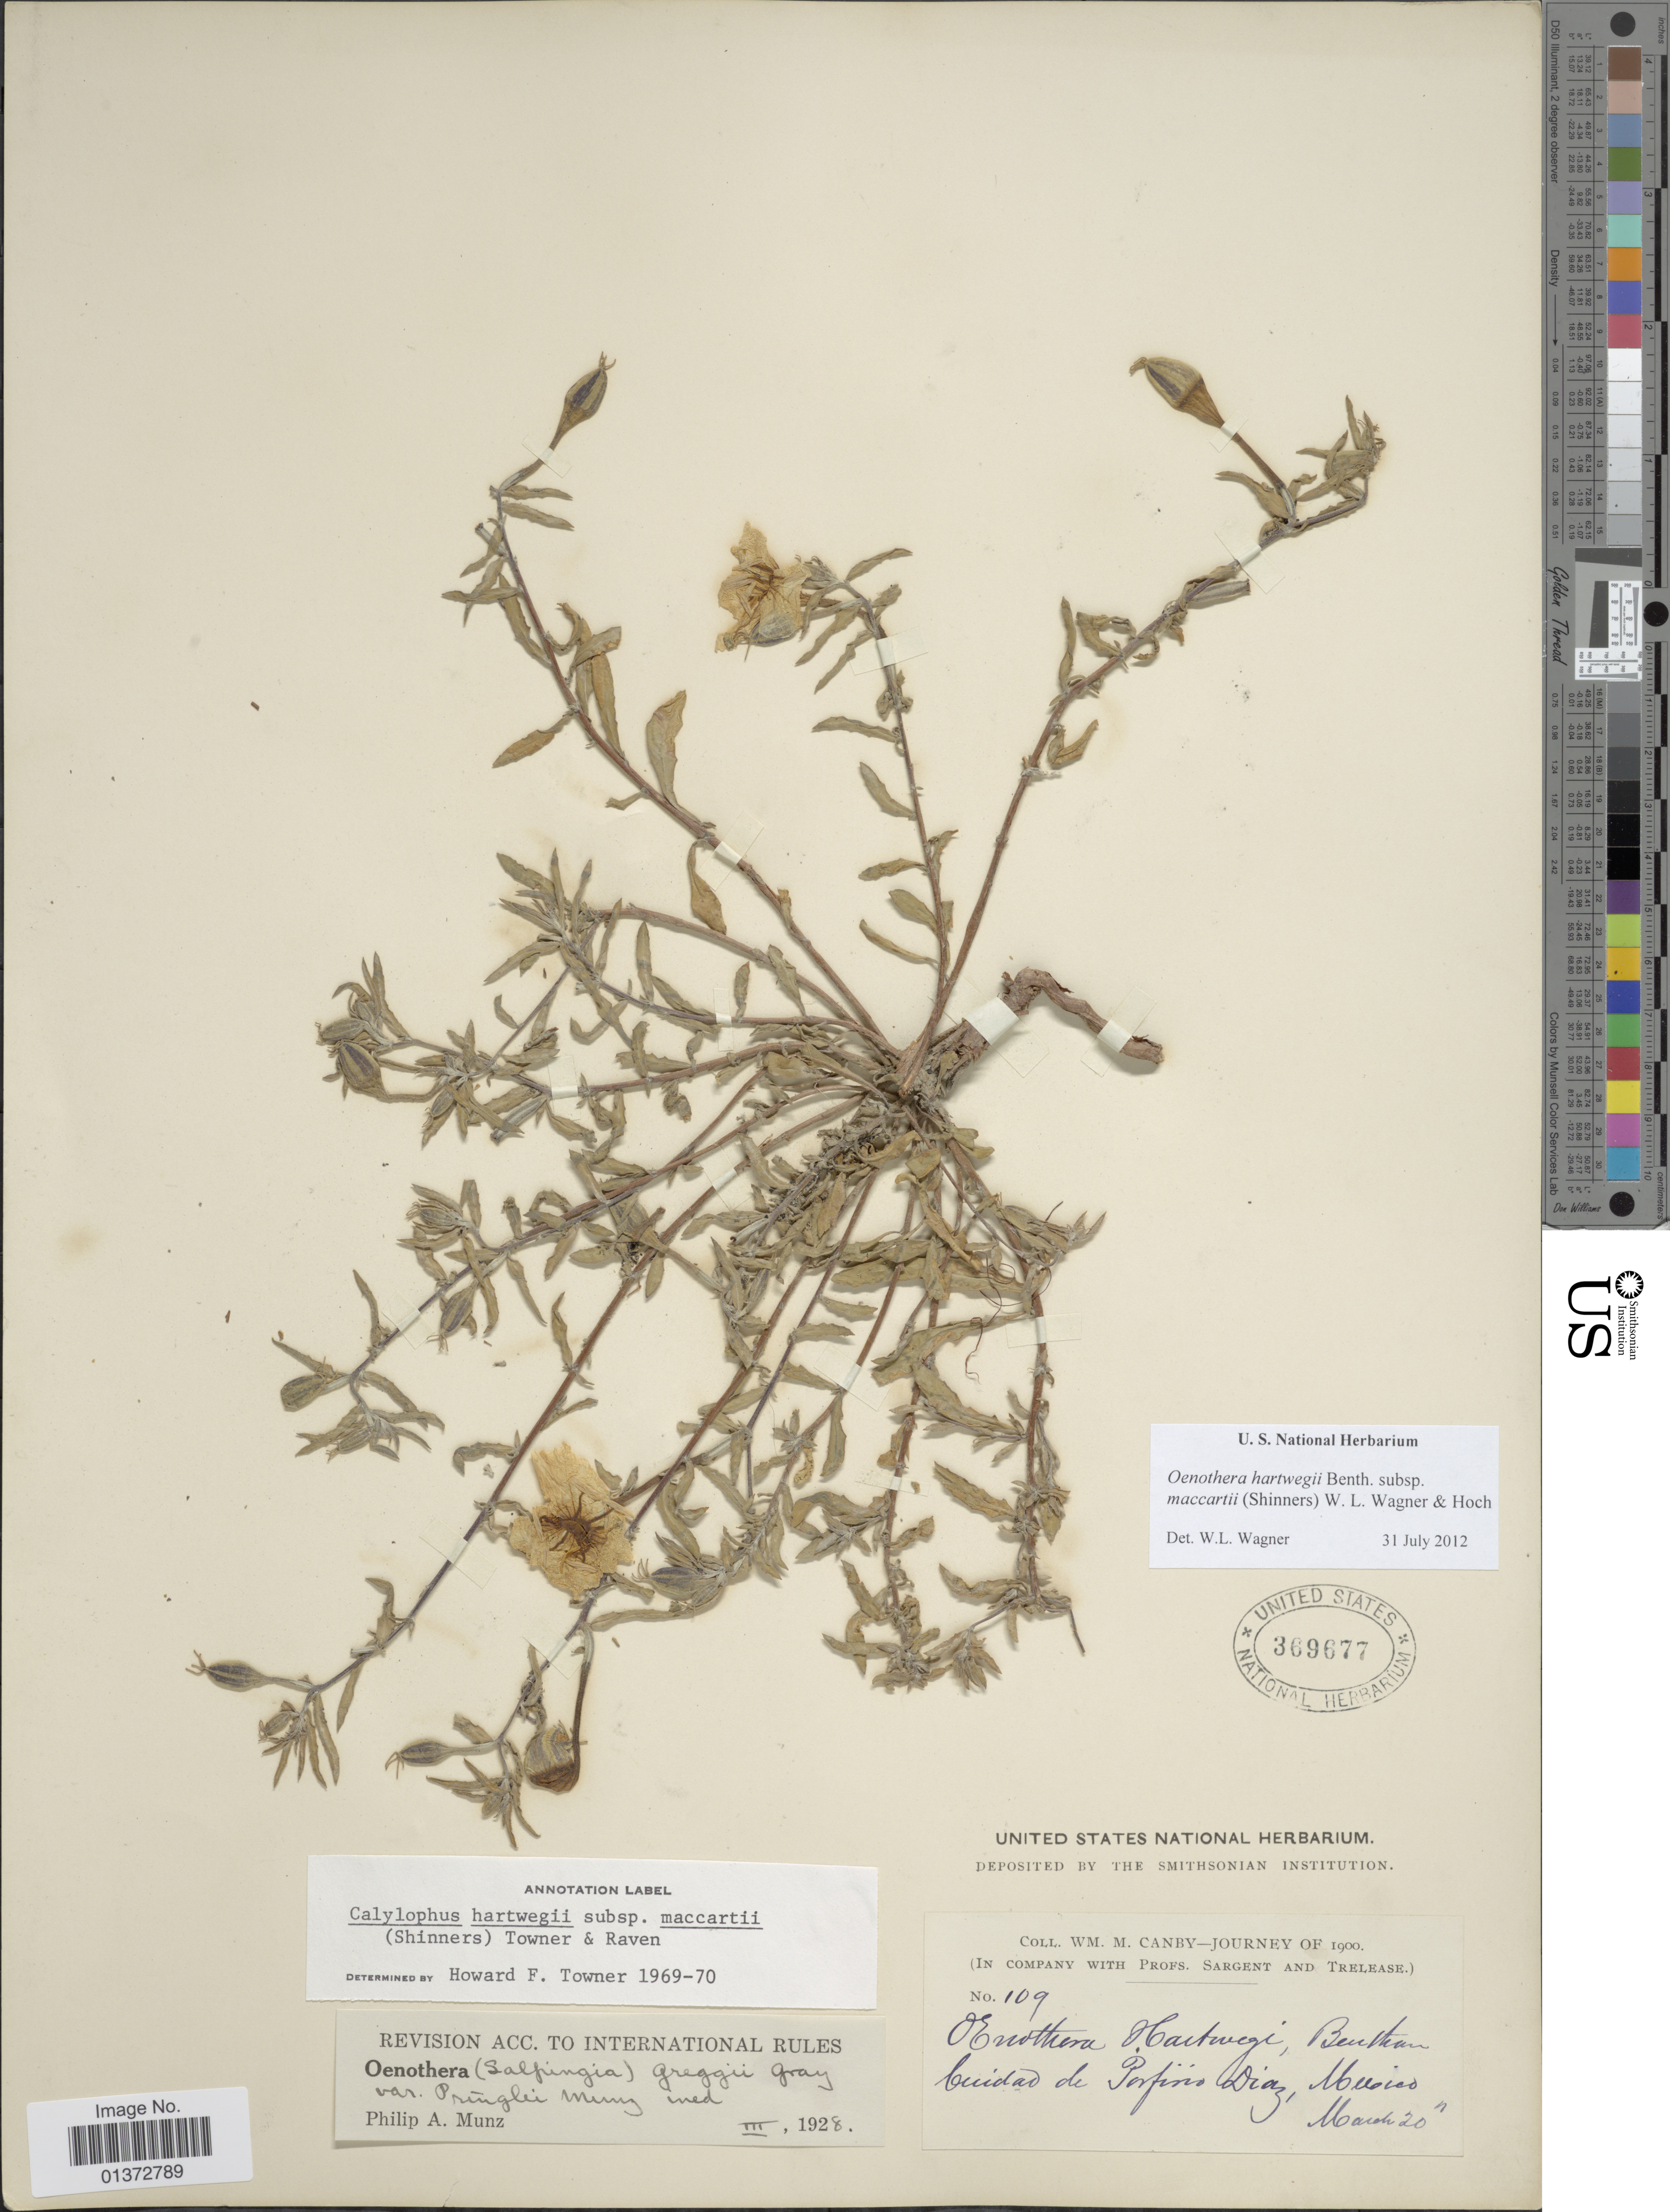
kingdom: Plantae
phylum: Tracheophyta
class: Magnoliopsida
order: Myrtales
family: Onagraceae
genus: Oenothera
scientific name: Oenothera hartwegii subsp. maccartii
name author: (Shinners) W.L. Wagner & Hoch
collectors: W. M. Canby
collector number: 109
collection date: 1900-03-20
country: Mexico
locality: Ciudad de Porfirio Diaz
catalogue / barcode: US 369677